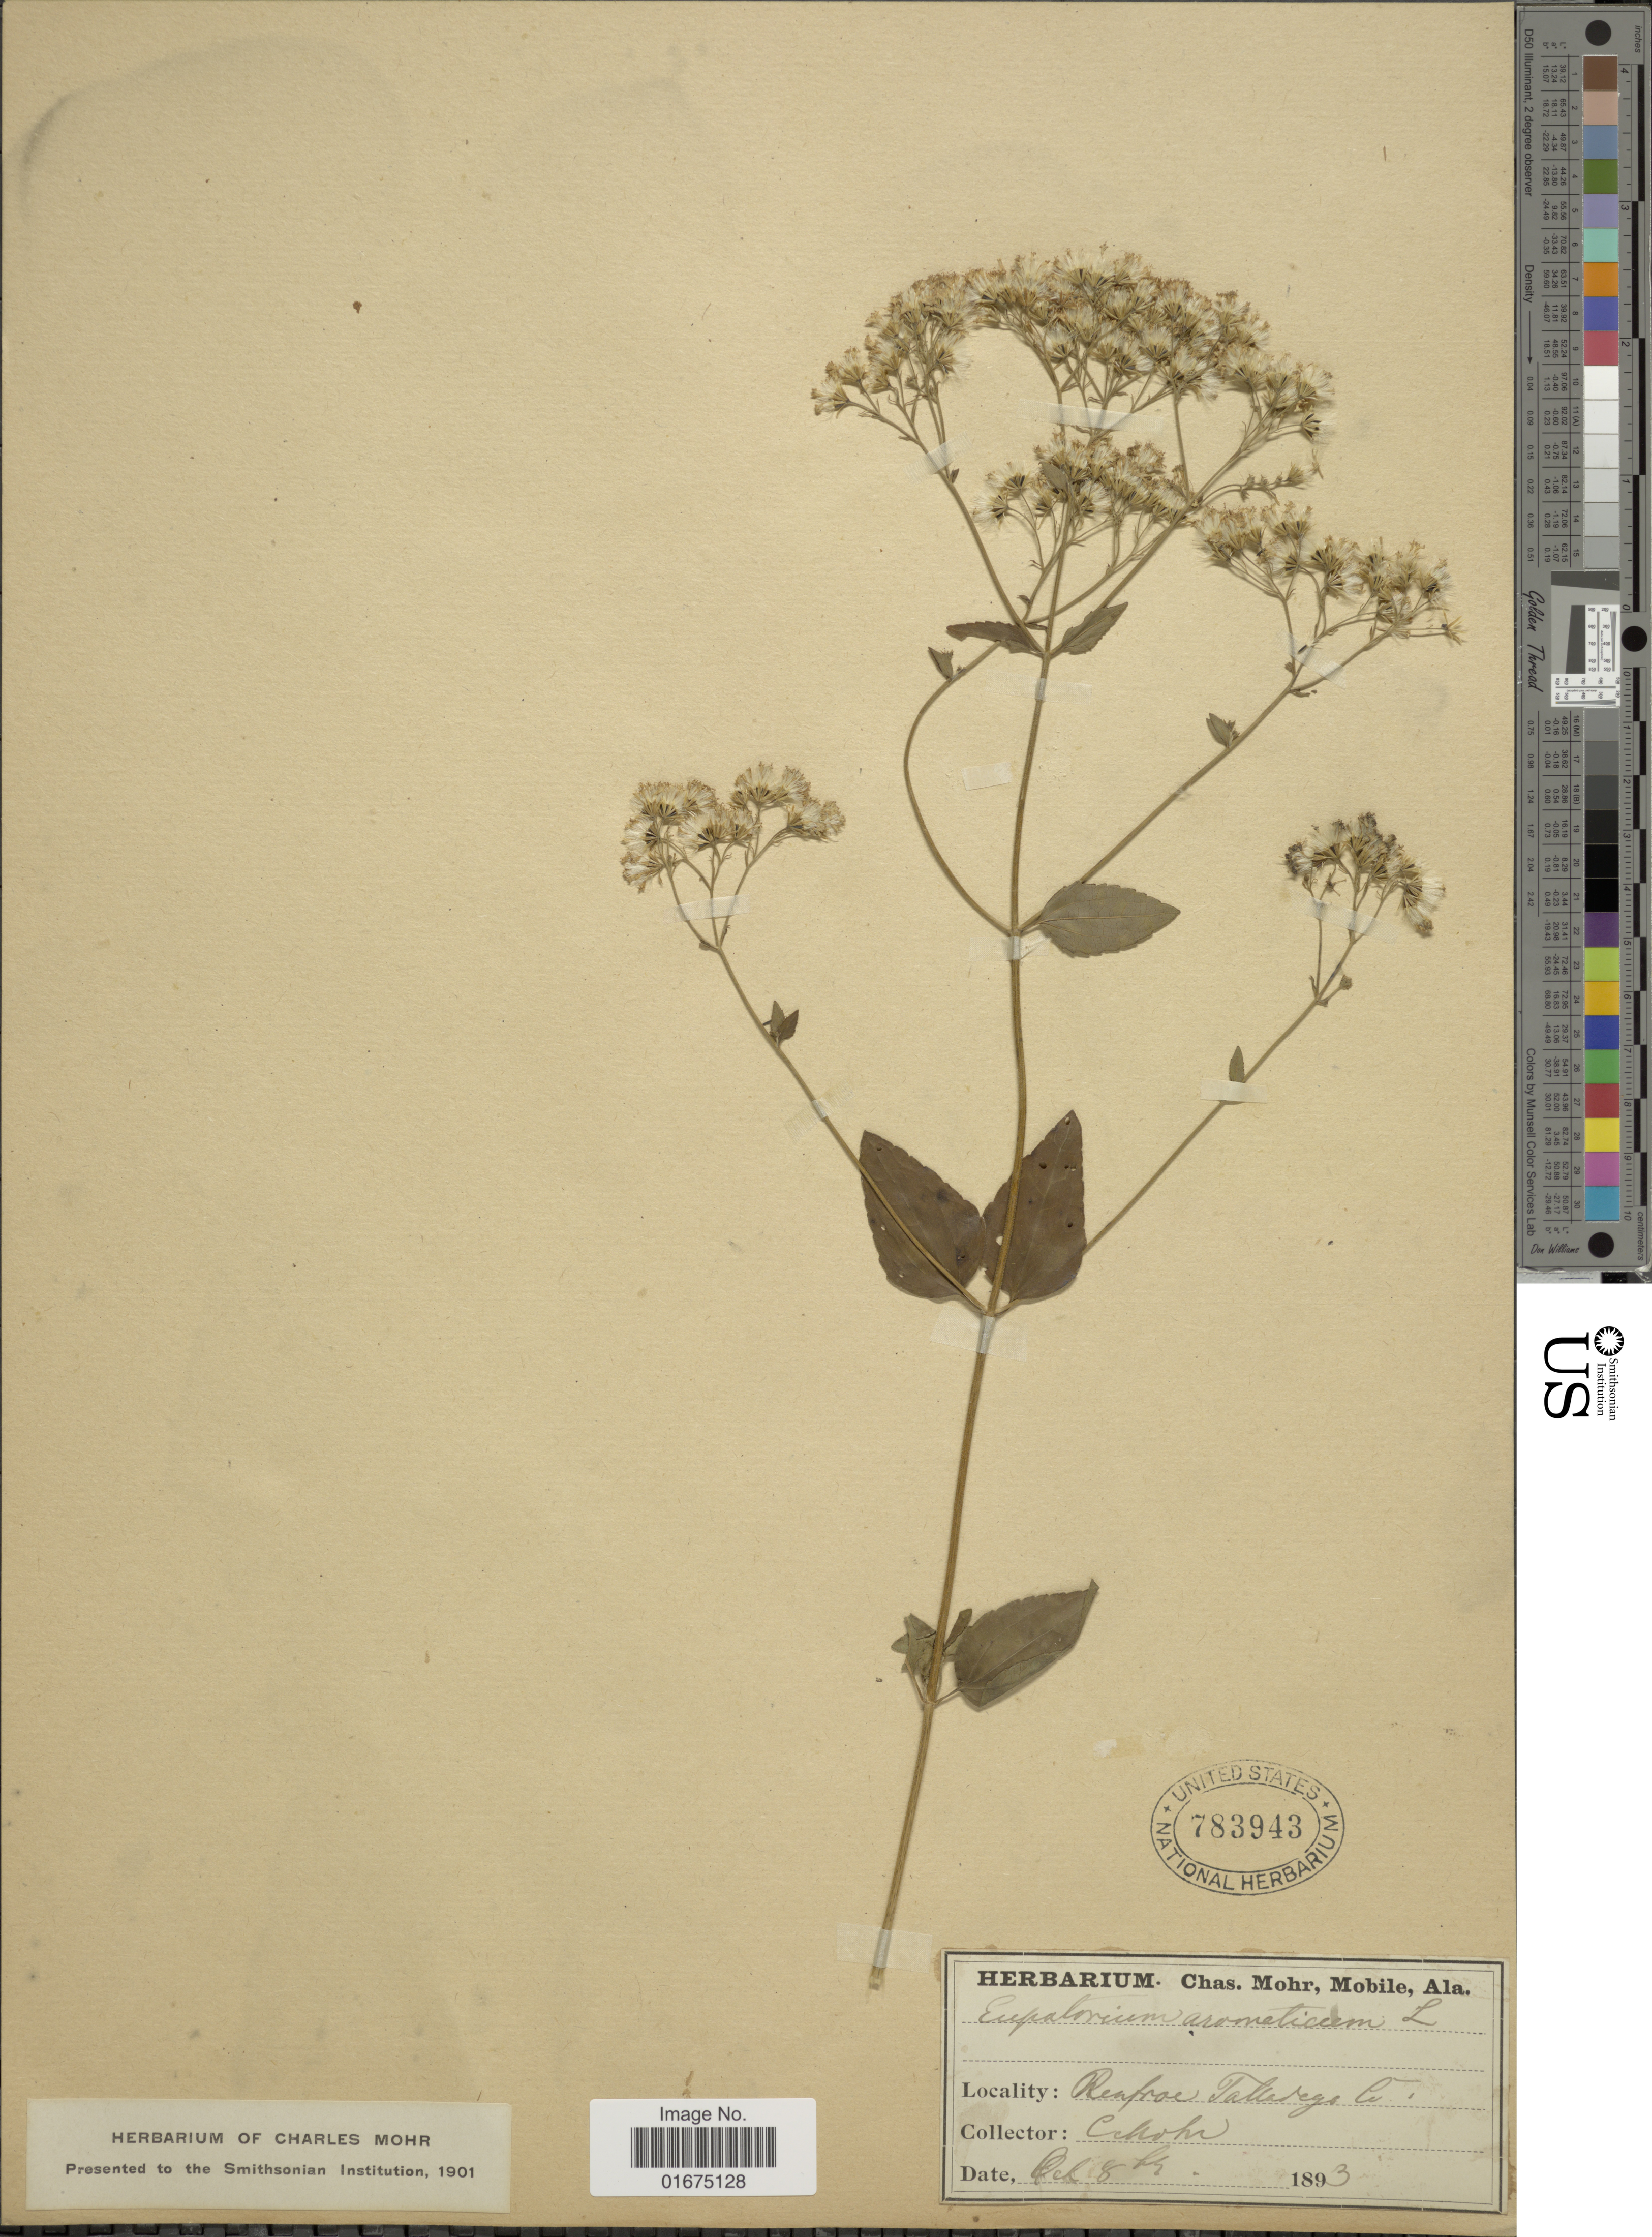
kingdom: Plantae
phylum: Tracheophyta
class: Magnoliopsida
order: Asterales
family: Asteraceae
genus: Ageratina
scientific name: Ageratina aromatica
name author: (L.) Spach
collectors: Mohr, C. T. (herbarium)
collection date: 1893-10-08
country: United States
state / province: Alabama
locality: Renfroe Talladega Co.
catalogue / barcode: US 783943